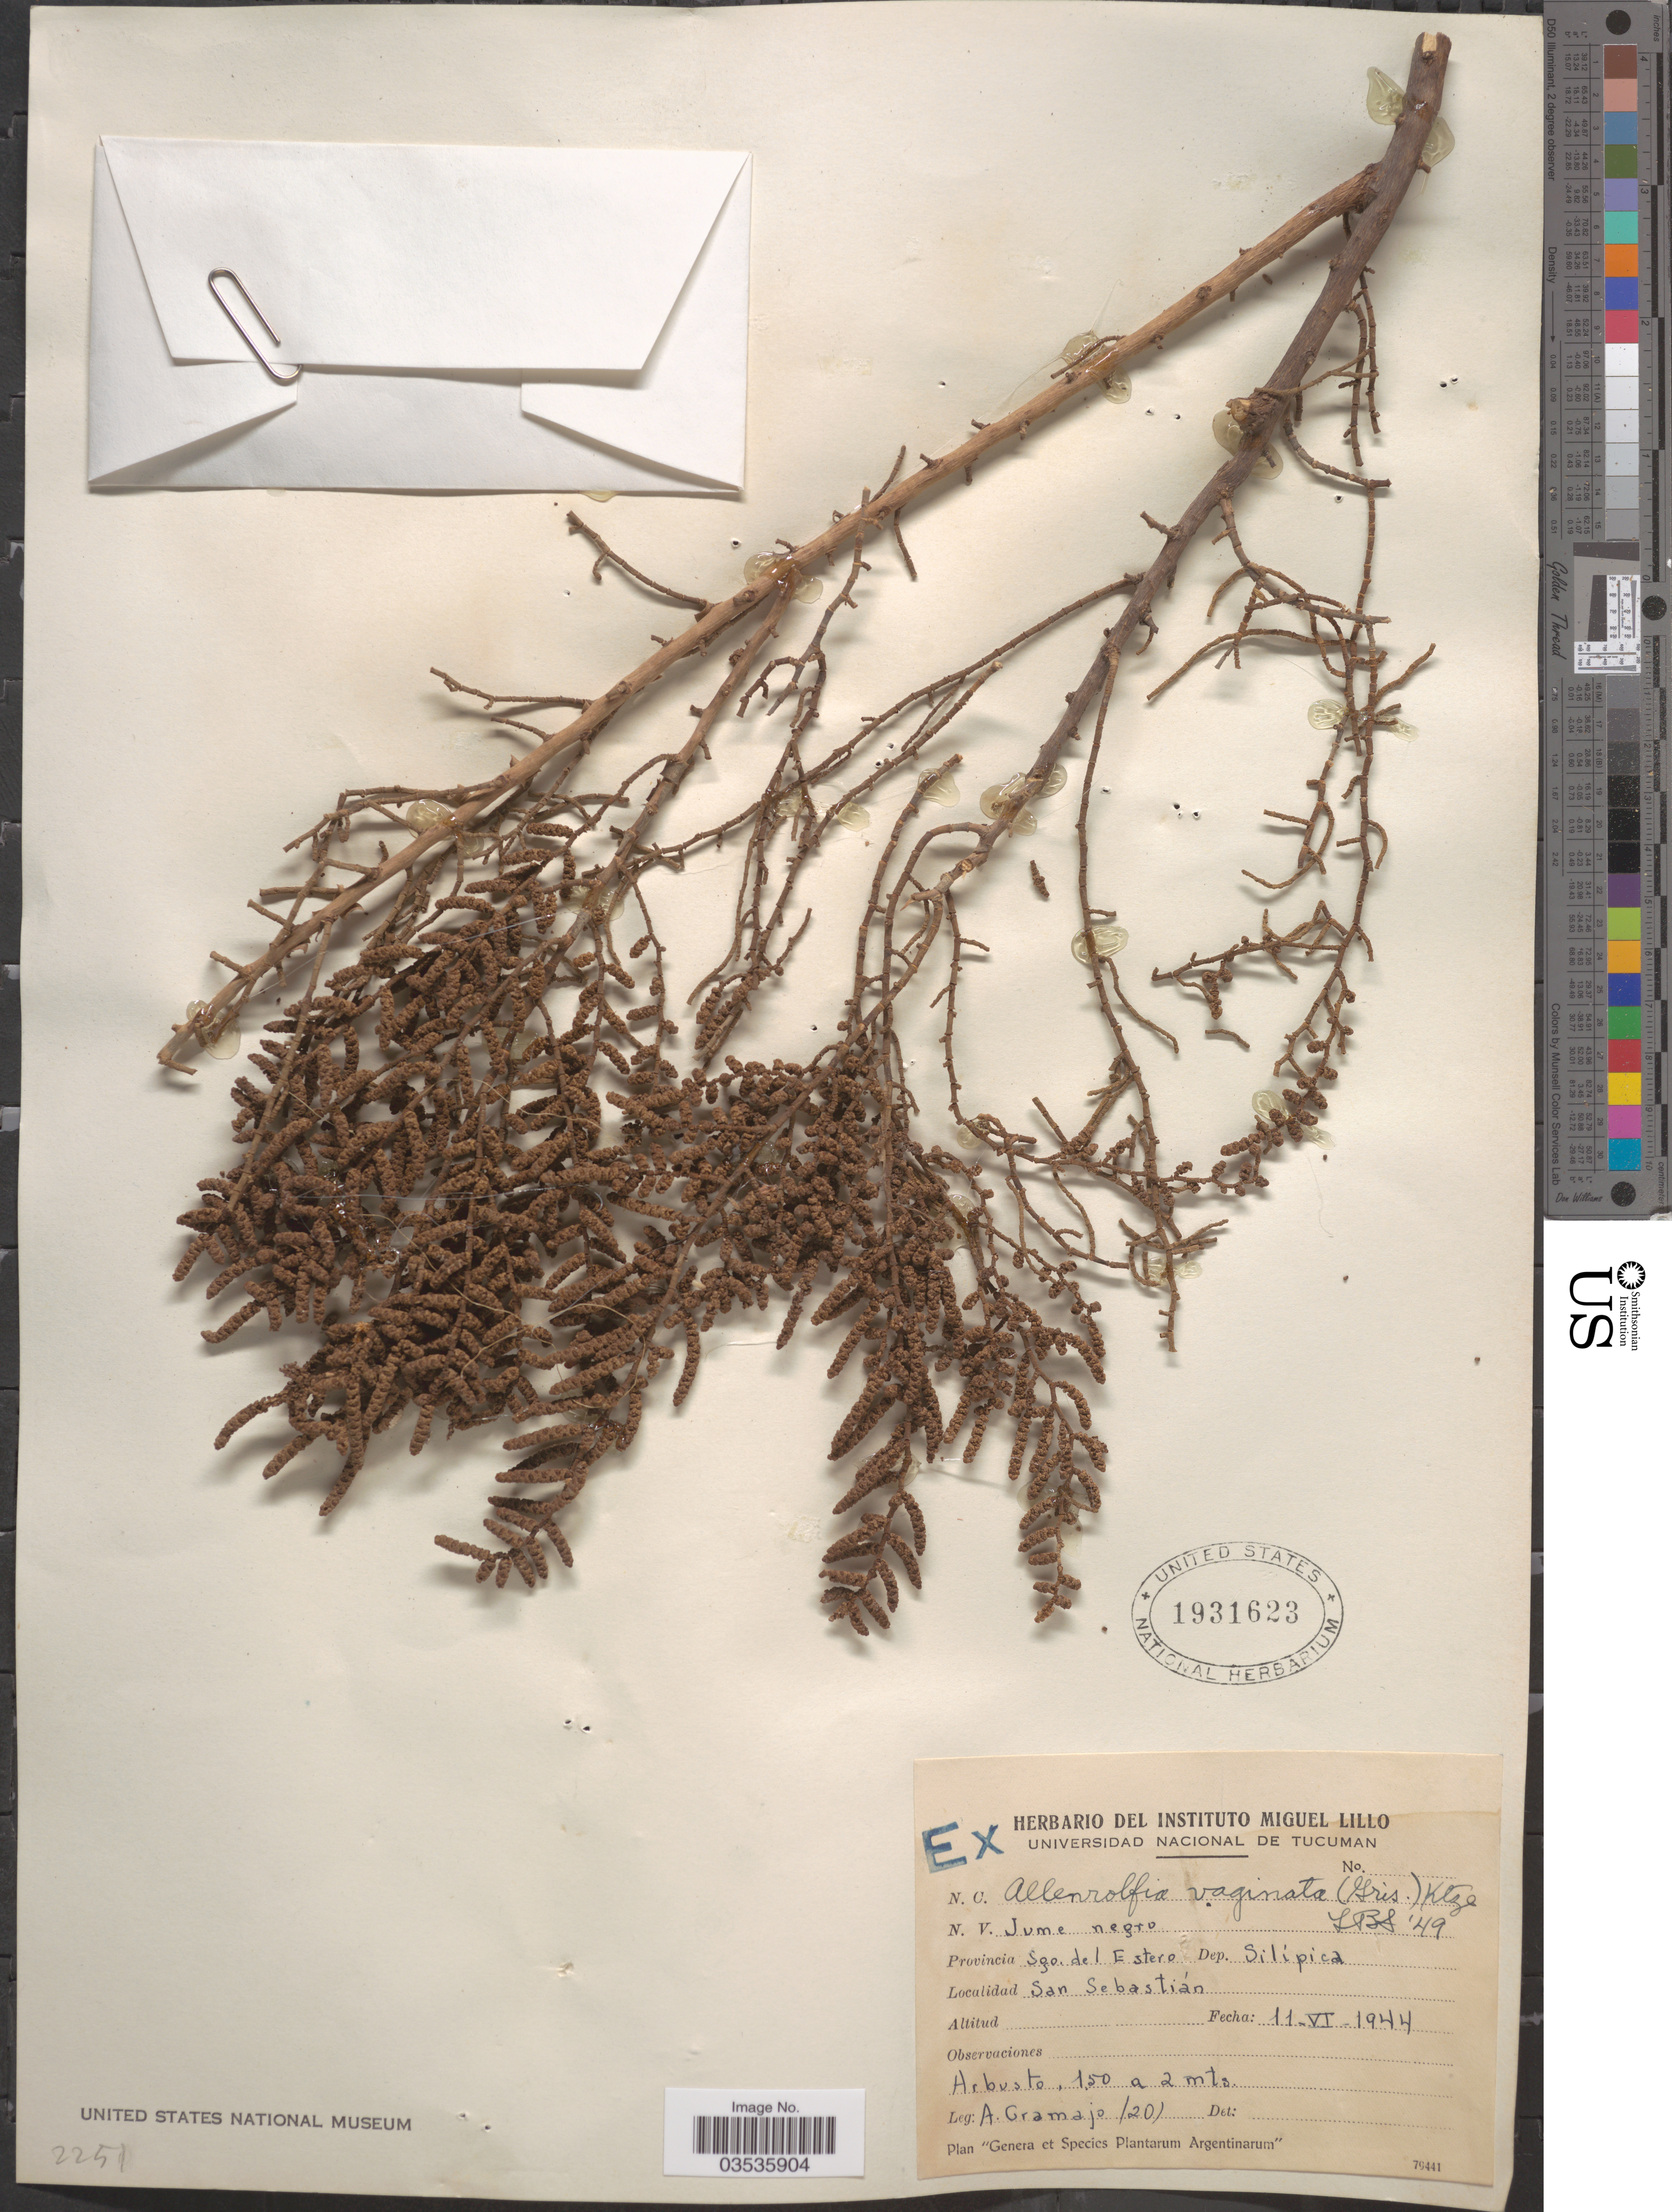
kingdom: Plantae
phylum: Tracheophyta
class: Magnoliopsida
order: Caryophyllales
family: Amaranthaceae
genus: Allenrolfea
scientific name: Allenrolfea vaginata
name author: (Griseb.) Kuntze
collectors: A. Gramajo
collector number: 20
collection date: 1944-06-11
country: Argentina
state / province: Santiago del Estero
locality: Dep. Silipica. San Sebastián.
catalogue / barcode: US 1931623